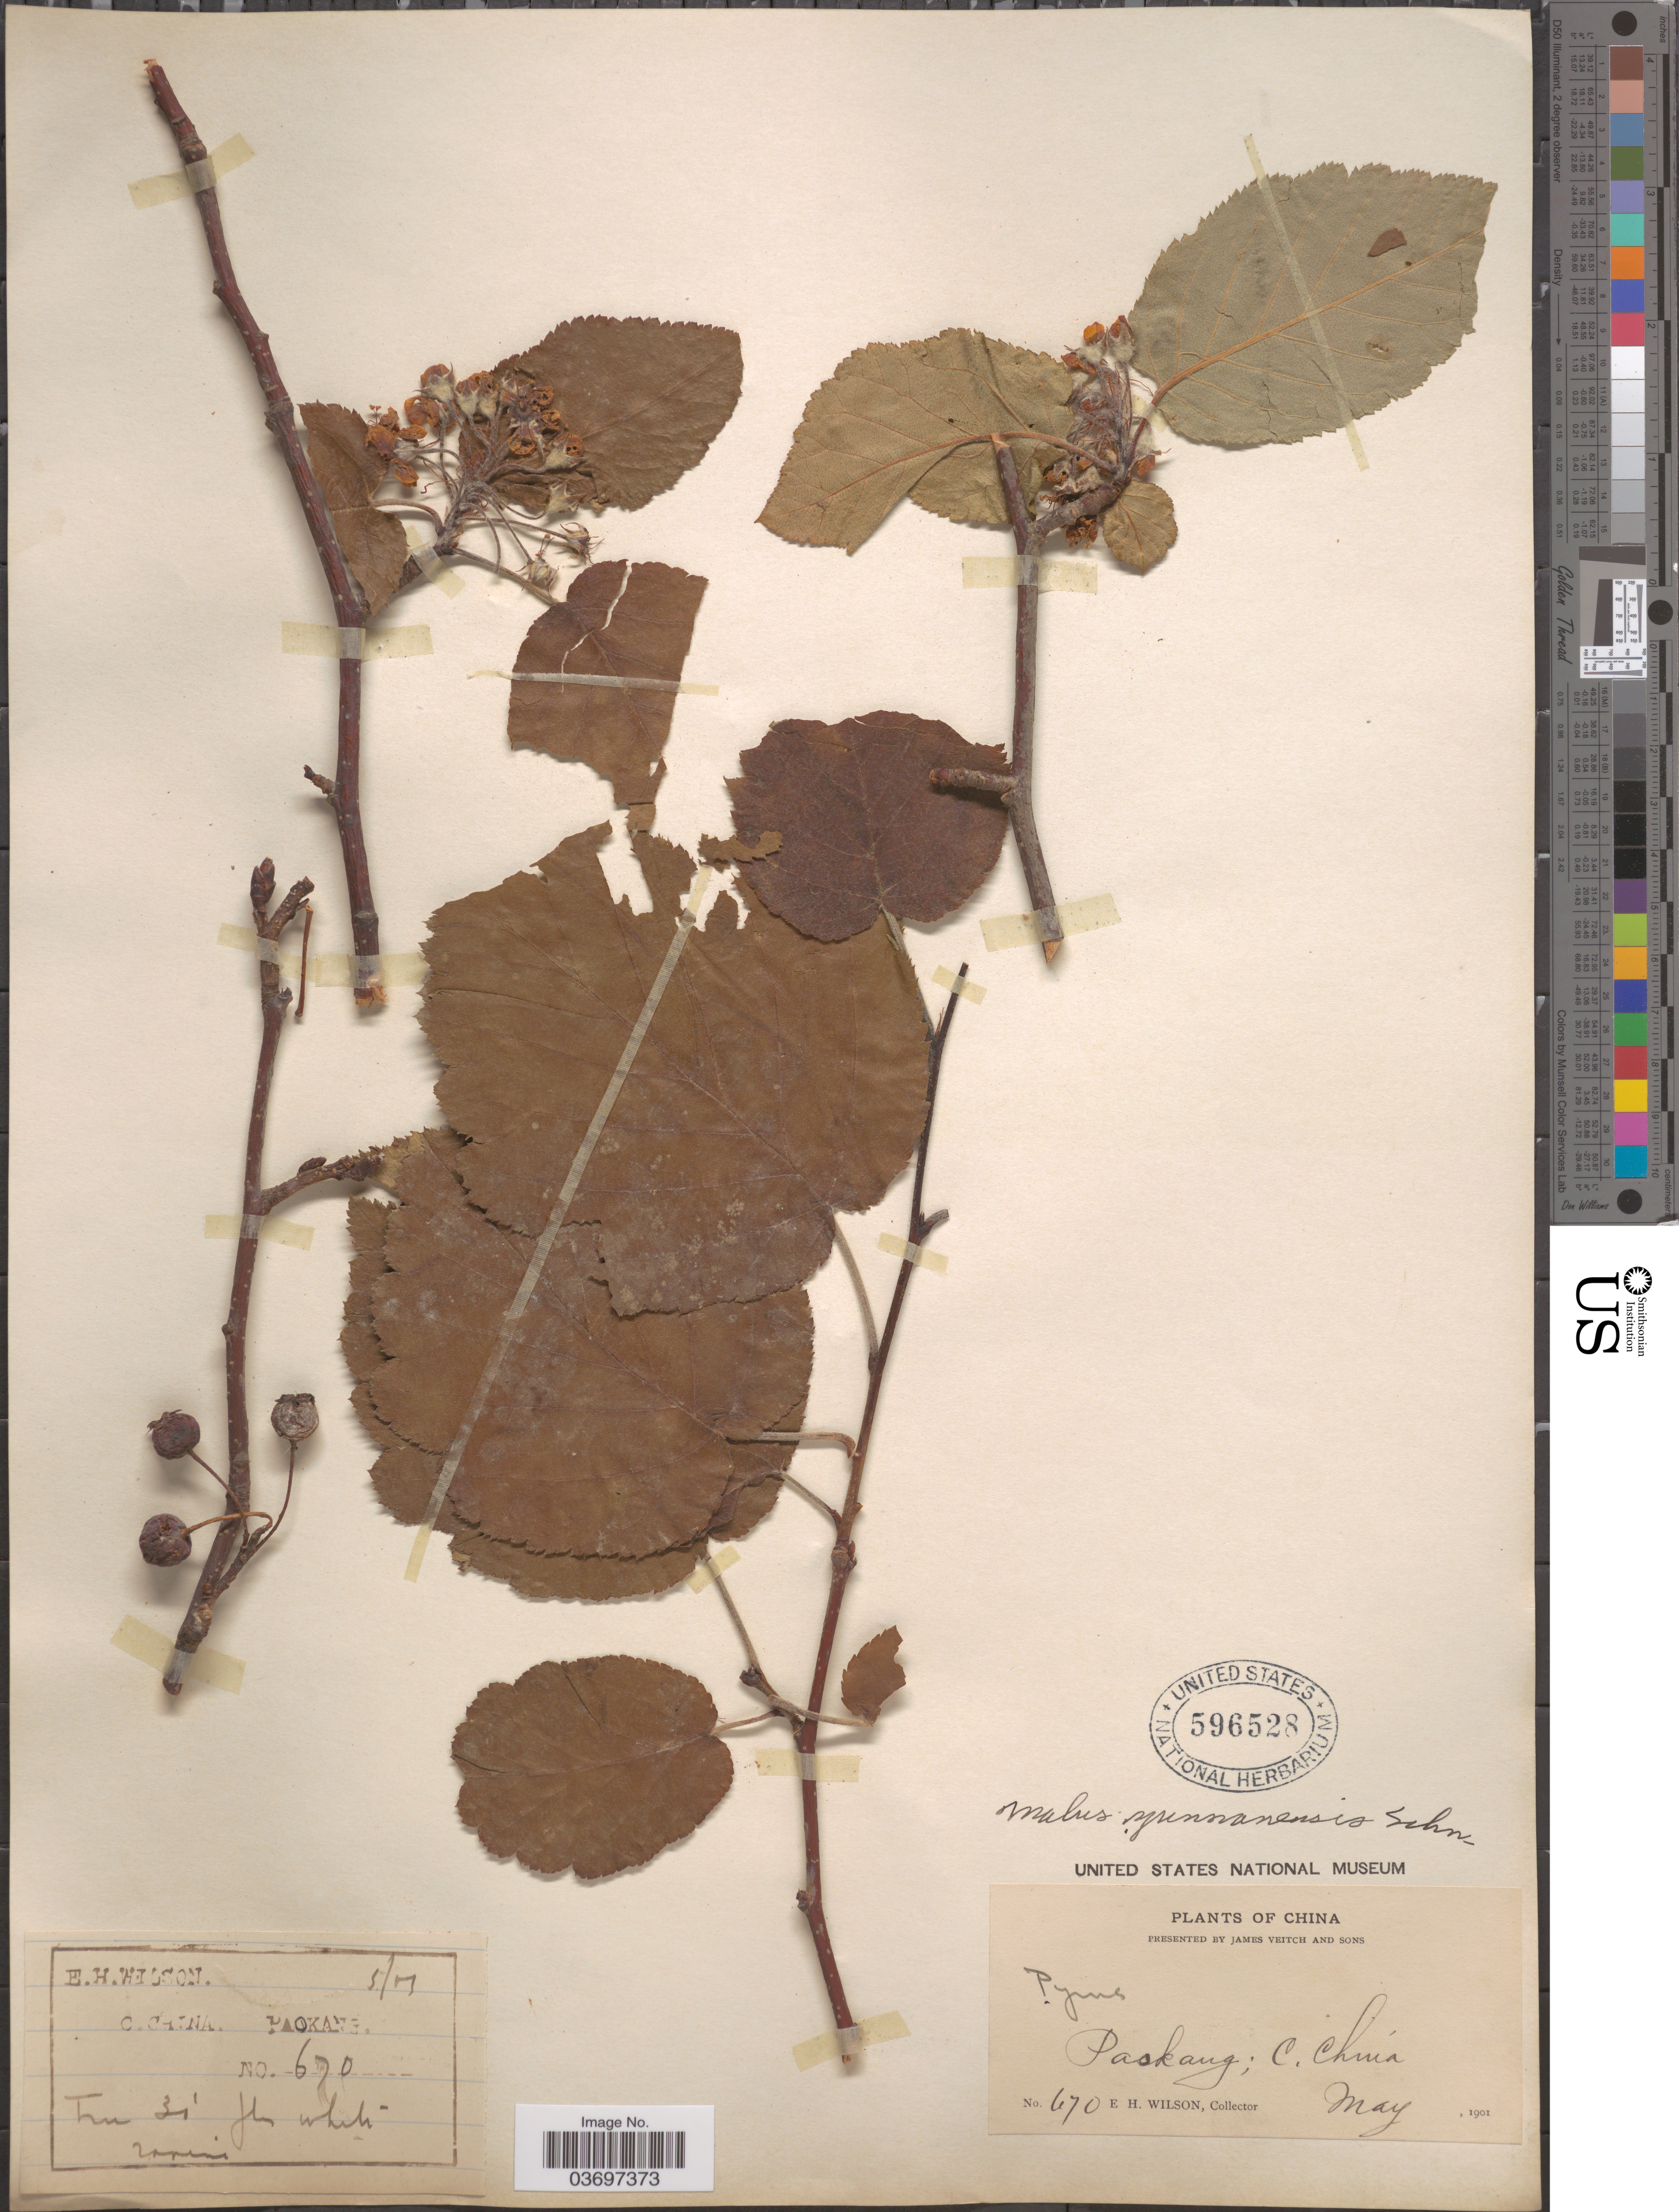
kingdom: Plantae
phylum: Tracheophyta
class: Magnoliopsida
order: Rosales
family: Rosaceae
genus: Malus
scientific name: Malus yunnanensis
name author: (Franch.) C.K. Schneid.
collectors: E. Wilson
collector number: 670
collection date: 1901-05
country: China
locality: Central China. Paokang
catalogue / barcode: US 596528